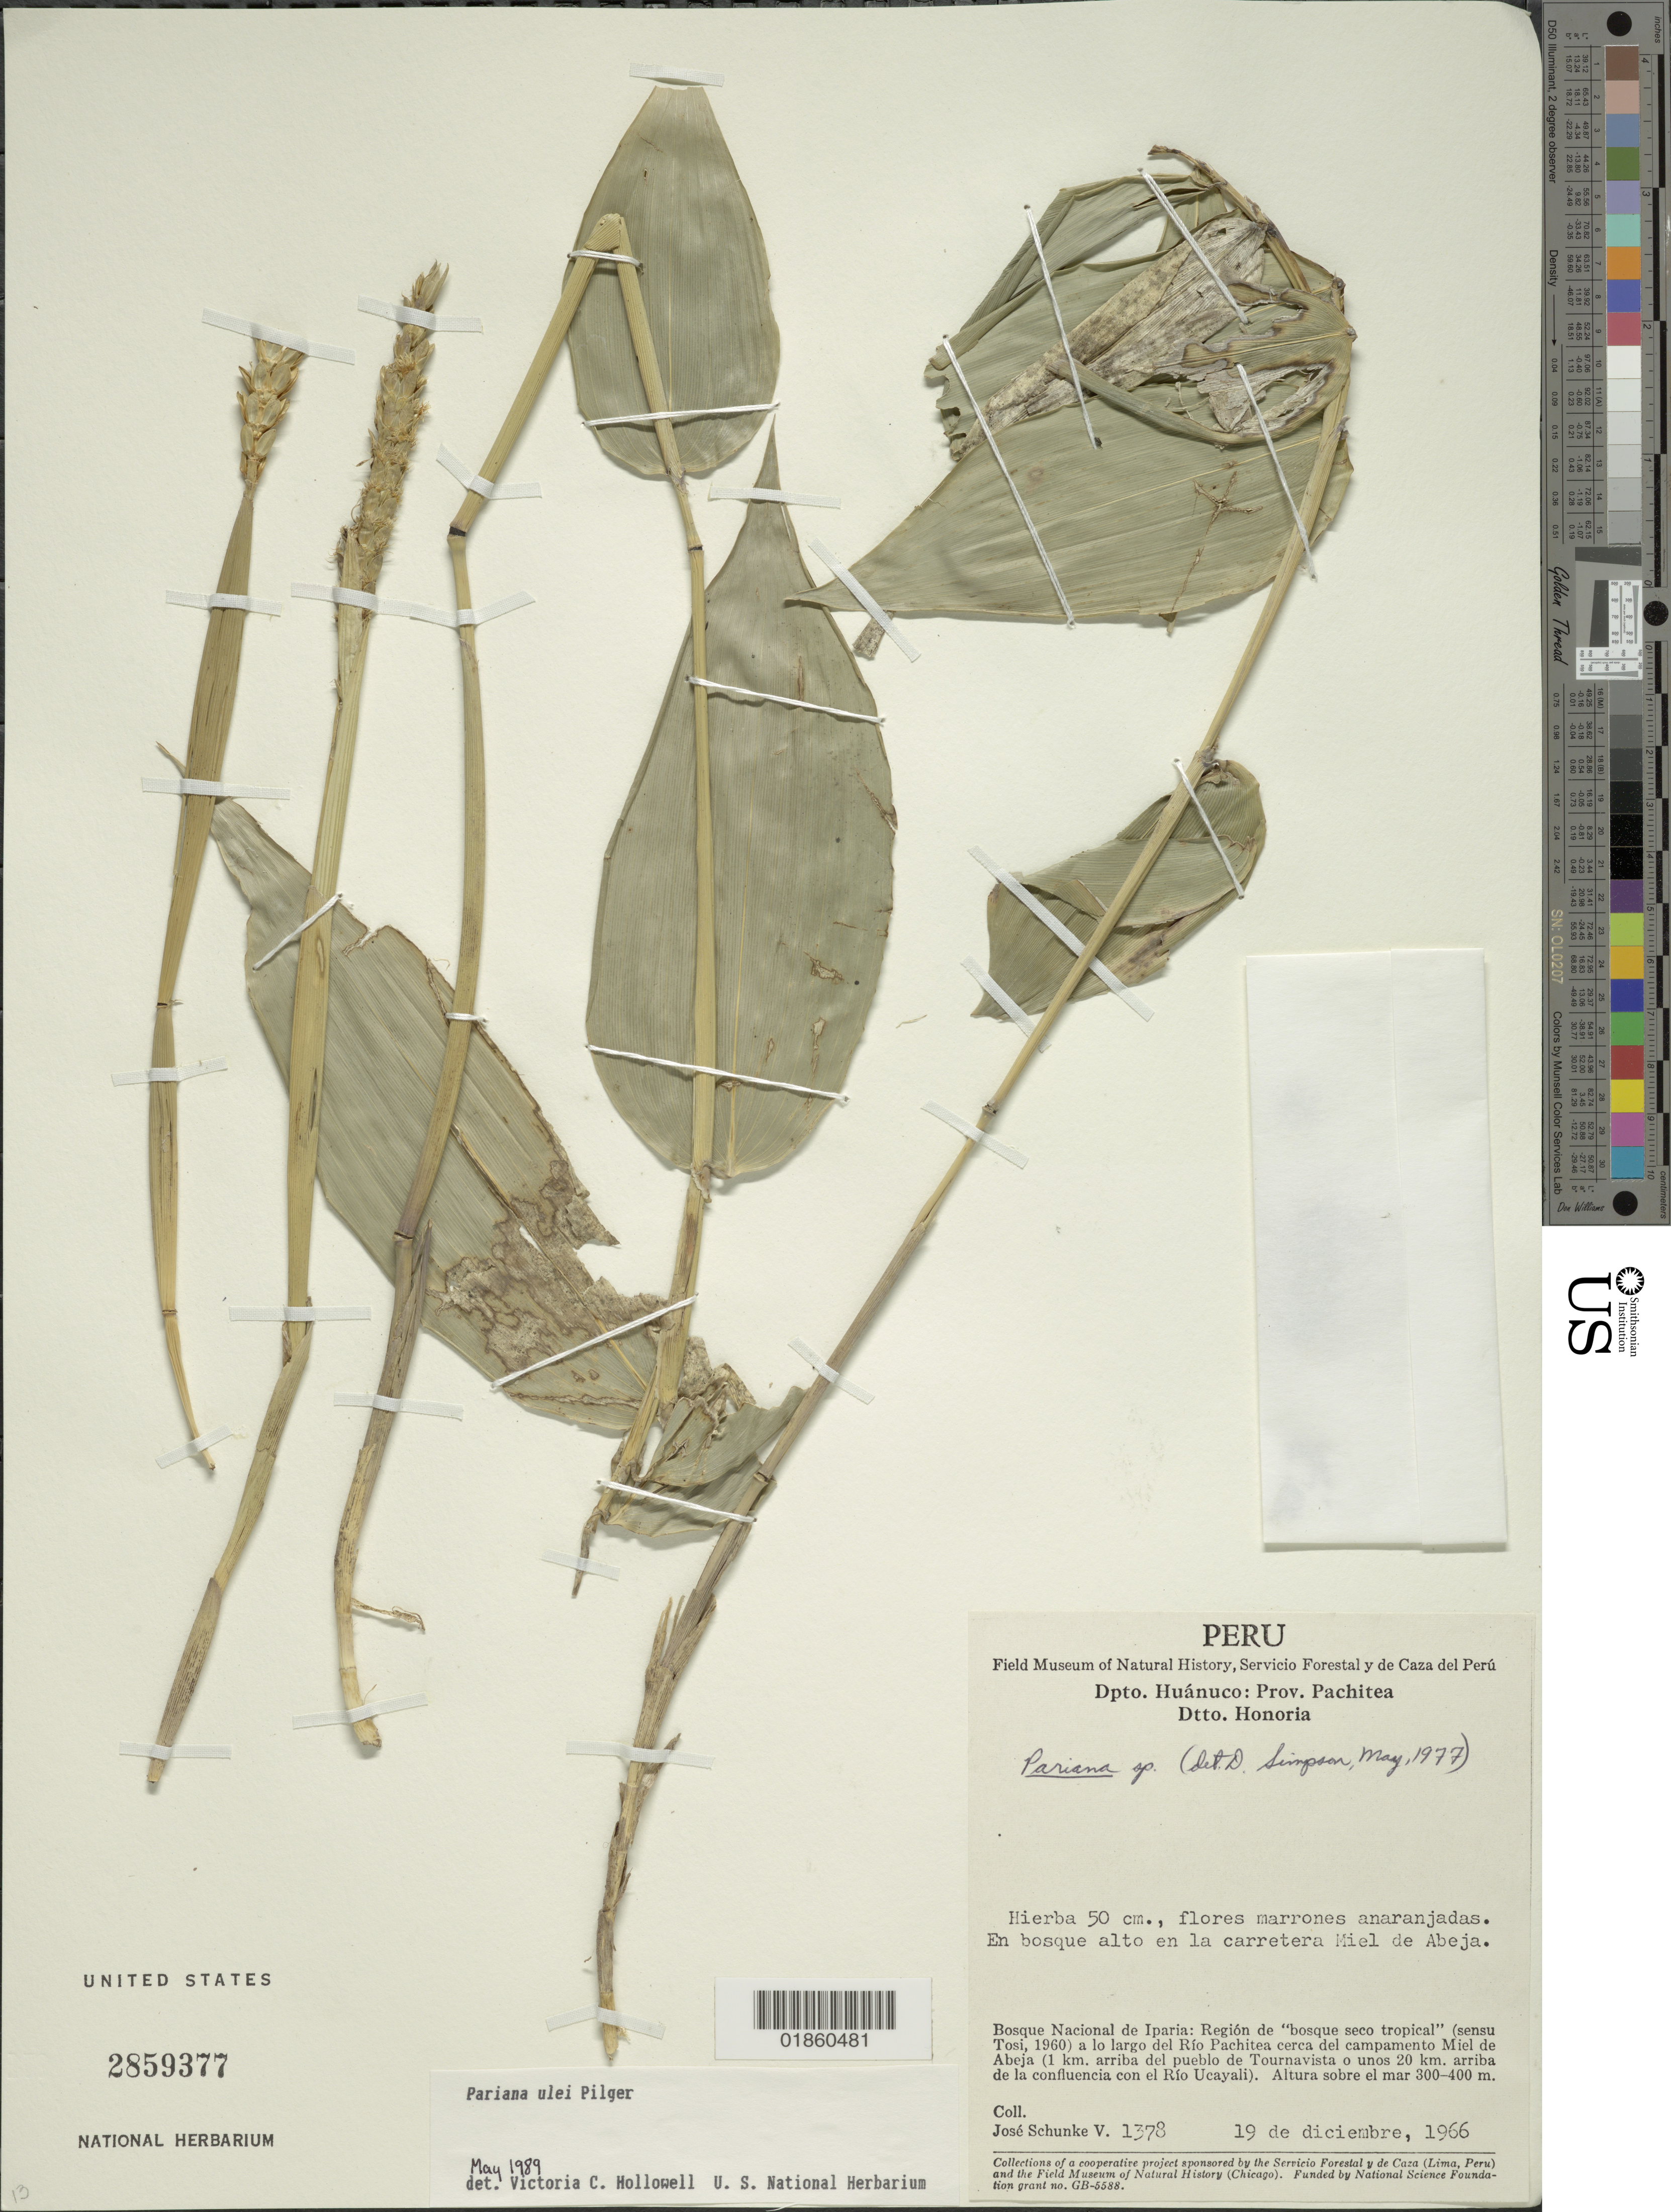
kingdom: Plantae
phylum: Tracheophyta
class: Liliopsida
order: Poales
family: Poaceae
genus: Pariana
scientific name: Pariana ulei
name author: Pilg.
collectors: J. Schunke Vigo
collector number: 1378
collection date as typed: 19 Dec 1966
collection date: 1966-12-19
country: Peru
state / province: Huánuco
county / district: Pachitea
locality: Honoria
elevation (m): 300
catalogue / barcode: US 2859377